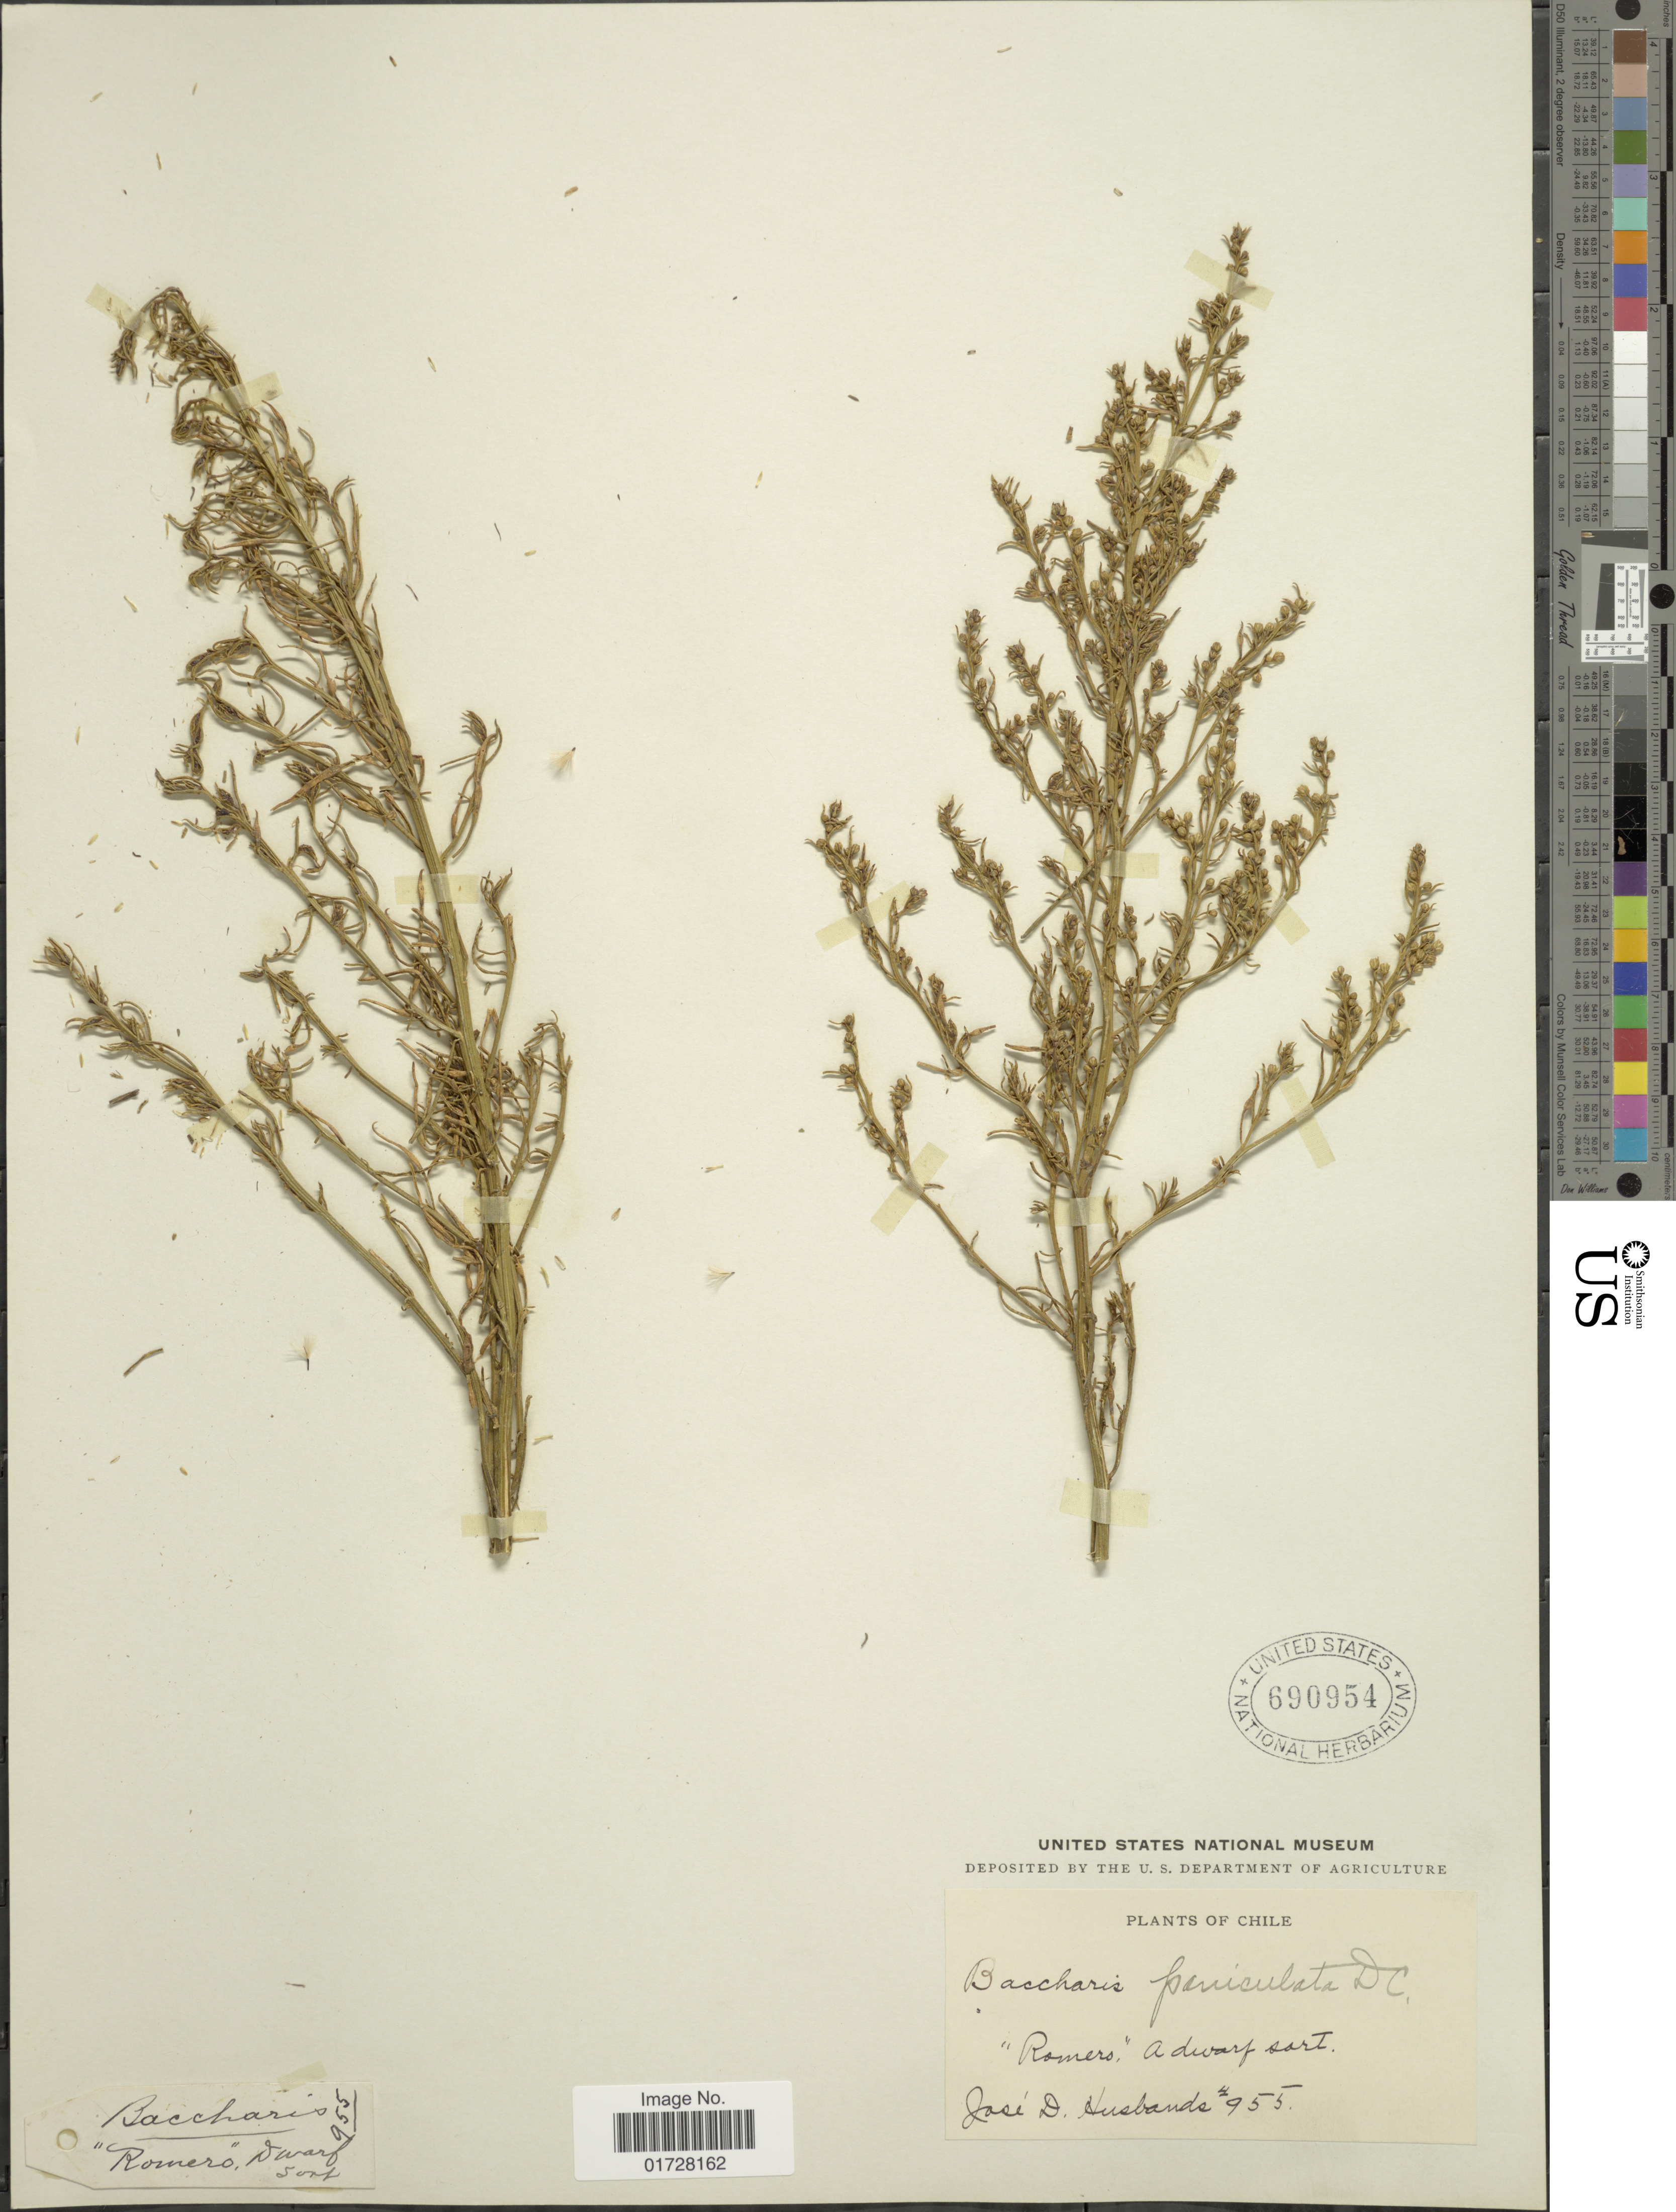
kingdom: Plantae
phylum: Tracheophyta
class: Magnoliopsida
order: Asterales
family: Asteraceae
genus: Baccharis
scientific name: Baccharis paniculata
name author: DC.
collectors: J. Husbands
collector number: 955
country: Chile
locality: Romero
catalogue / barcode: US 690954